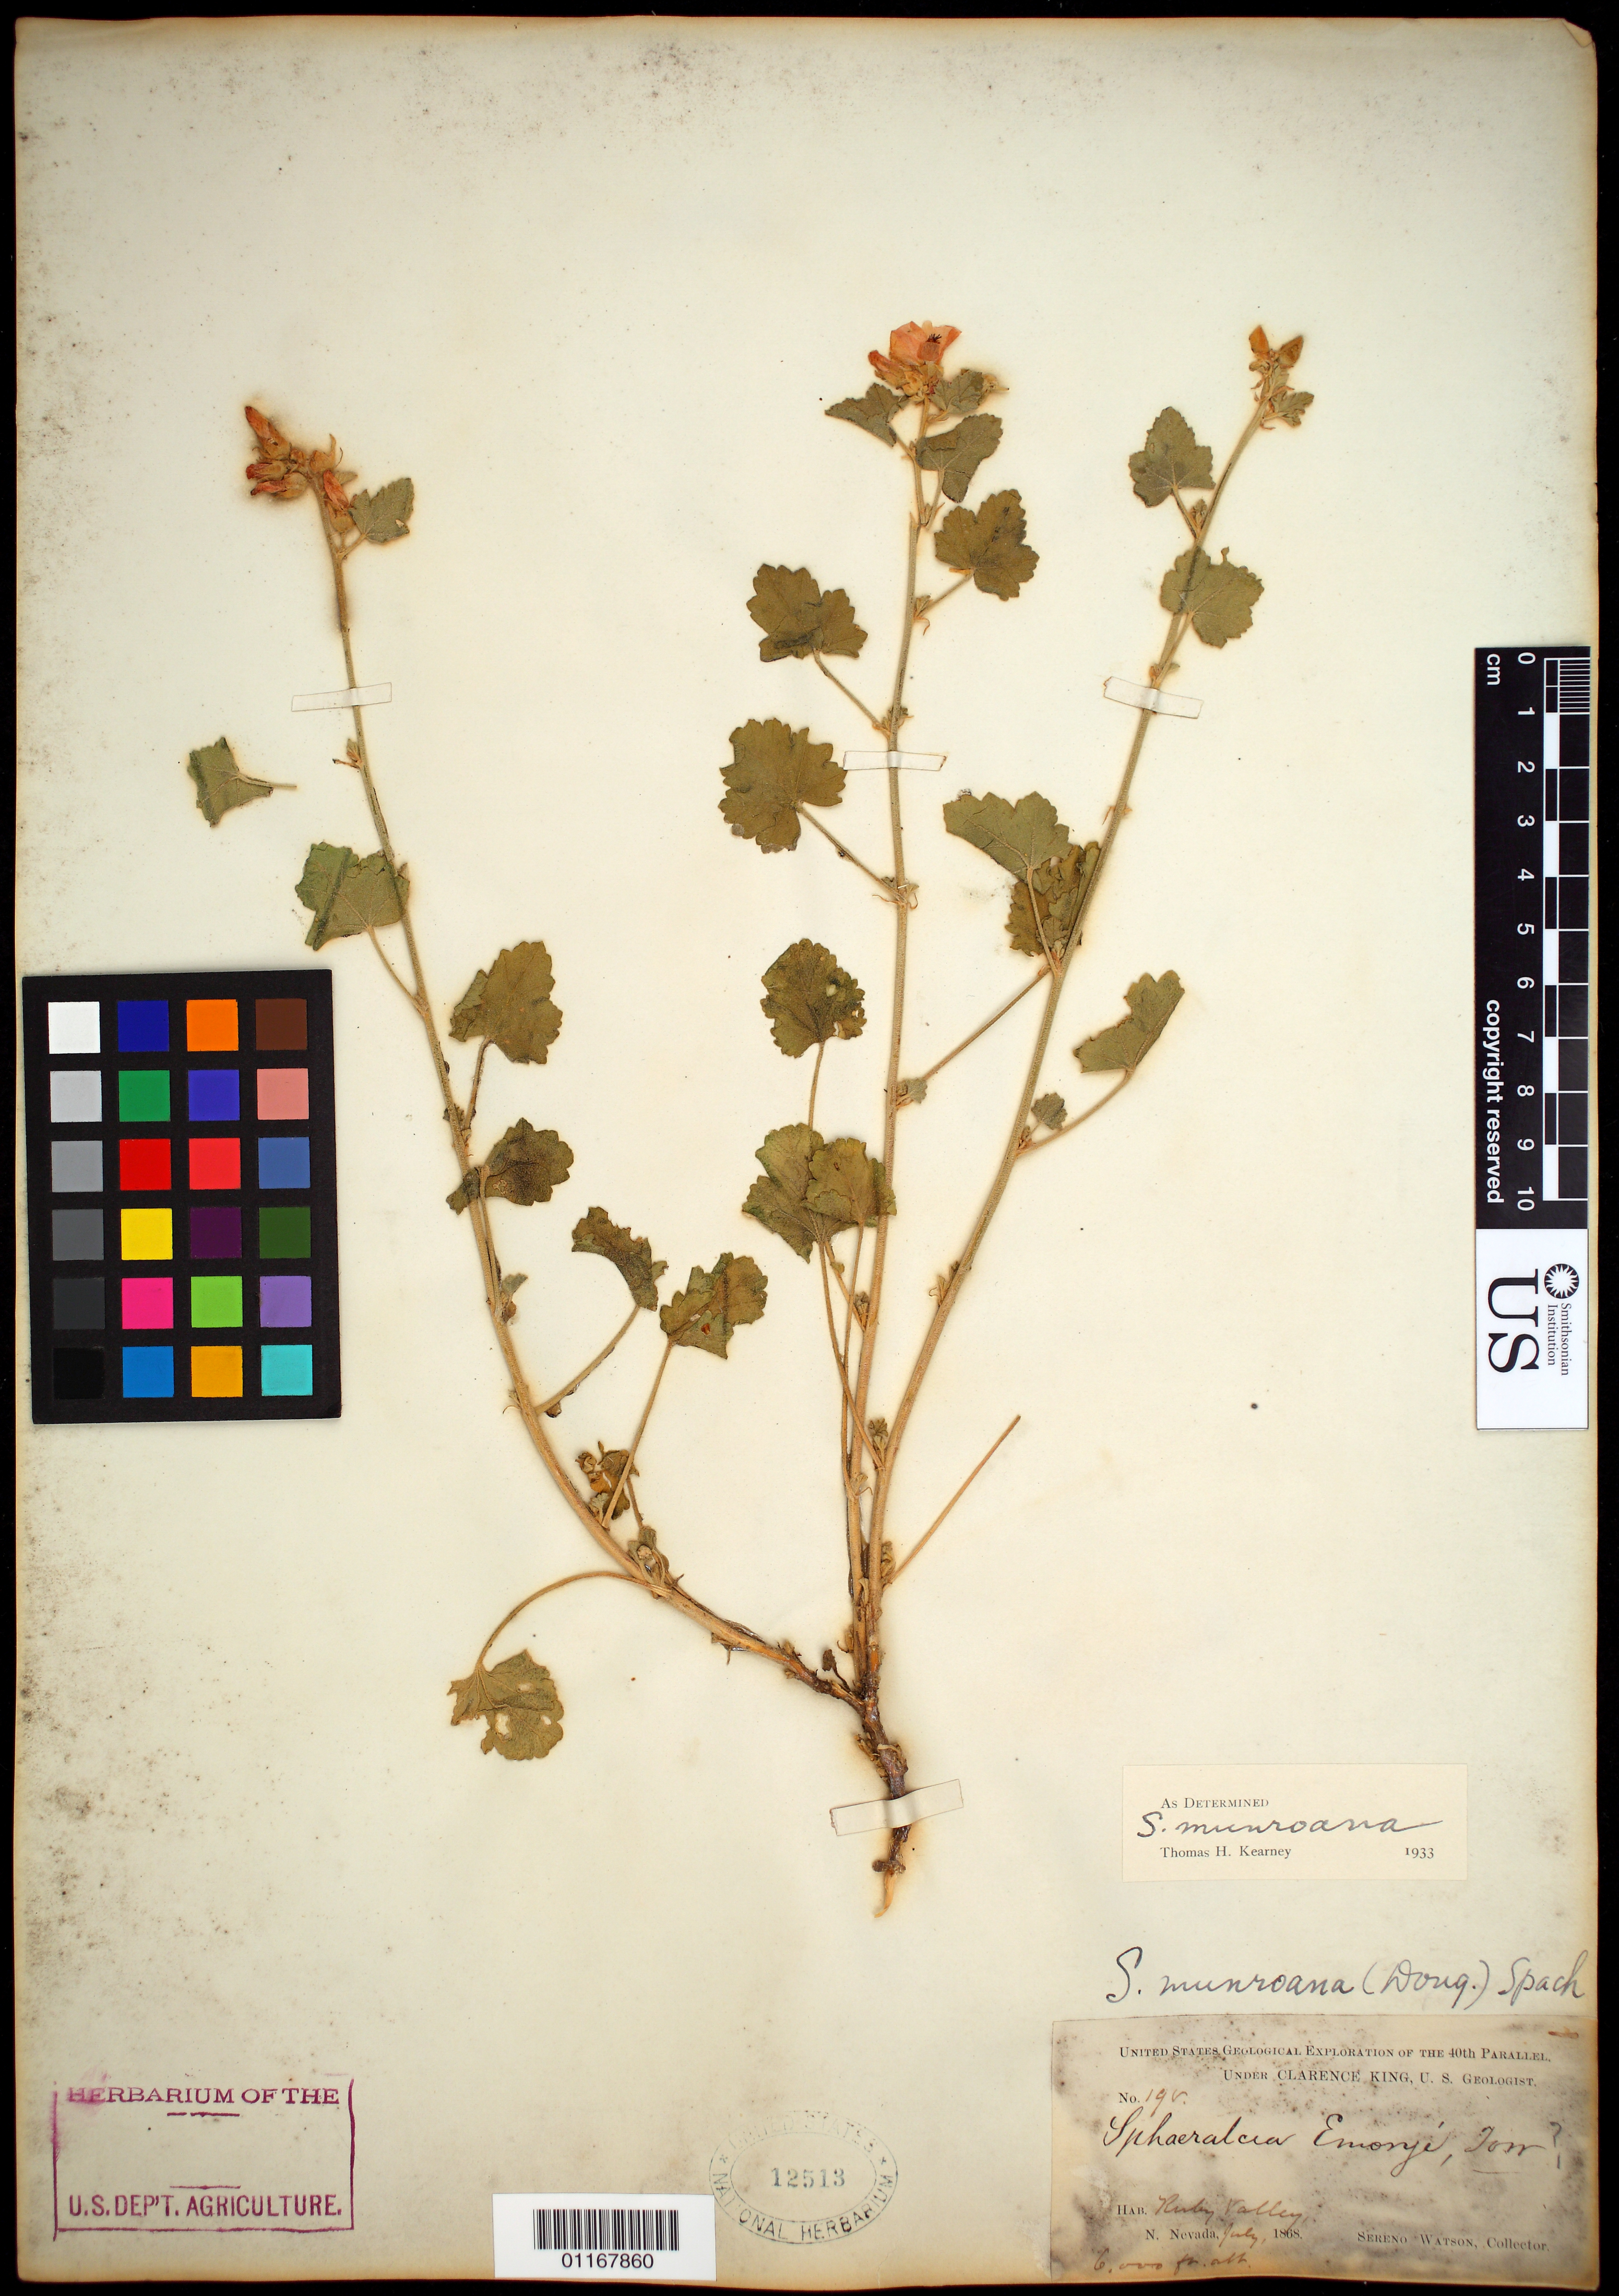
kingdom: Plantae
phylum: Tracheophyta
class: Magnoliopsida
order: Malvales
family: Malvaceae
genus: Sphaeralcea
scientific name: Sphaeralcea munroana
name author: (Douglas ex Lindl.) Spach ex A. Gray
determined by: Kearney, T. H.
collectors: S. Watson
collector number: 198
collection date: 1868-07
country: United States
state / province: Nevada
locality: Ruby Valley.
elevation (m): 1829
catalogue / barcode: US 12513